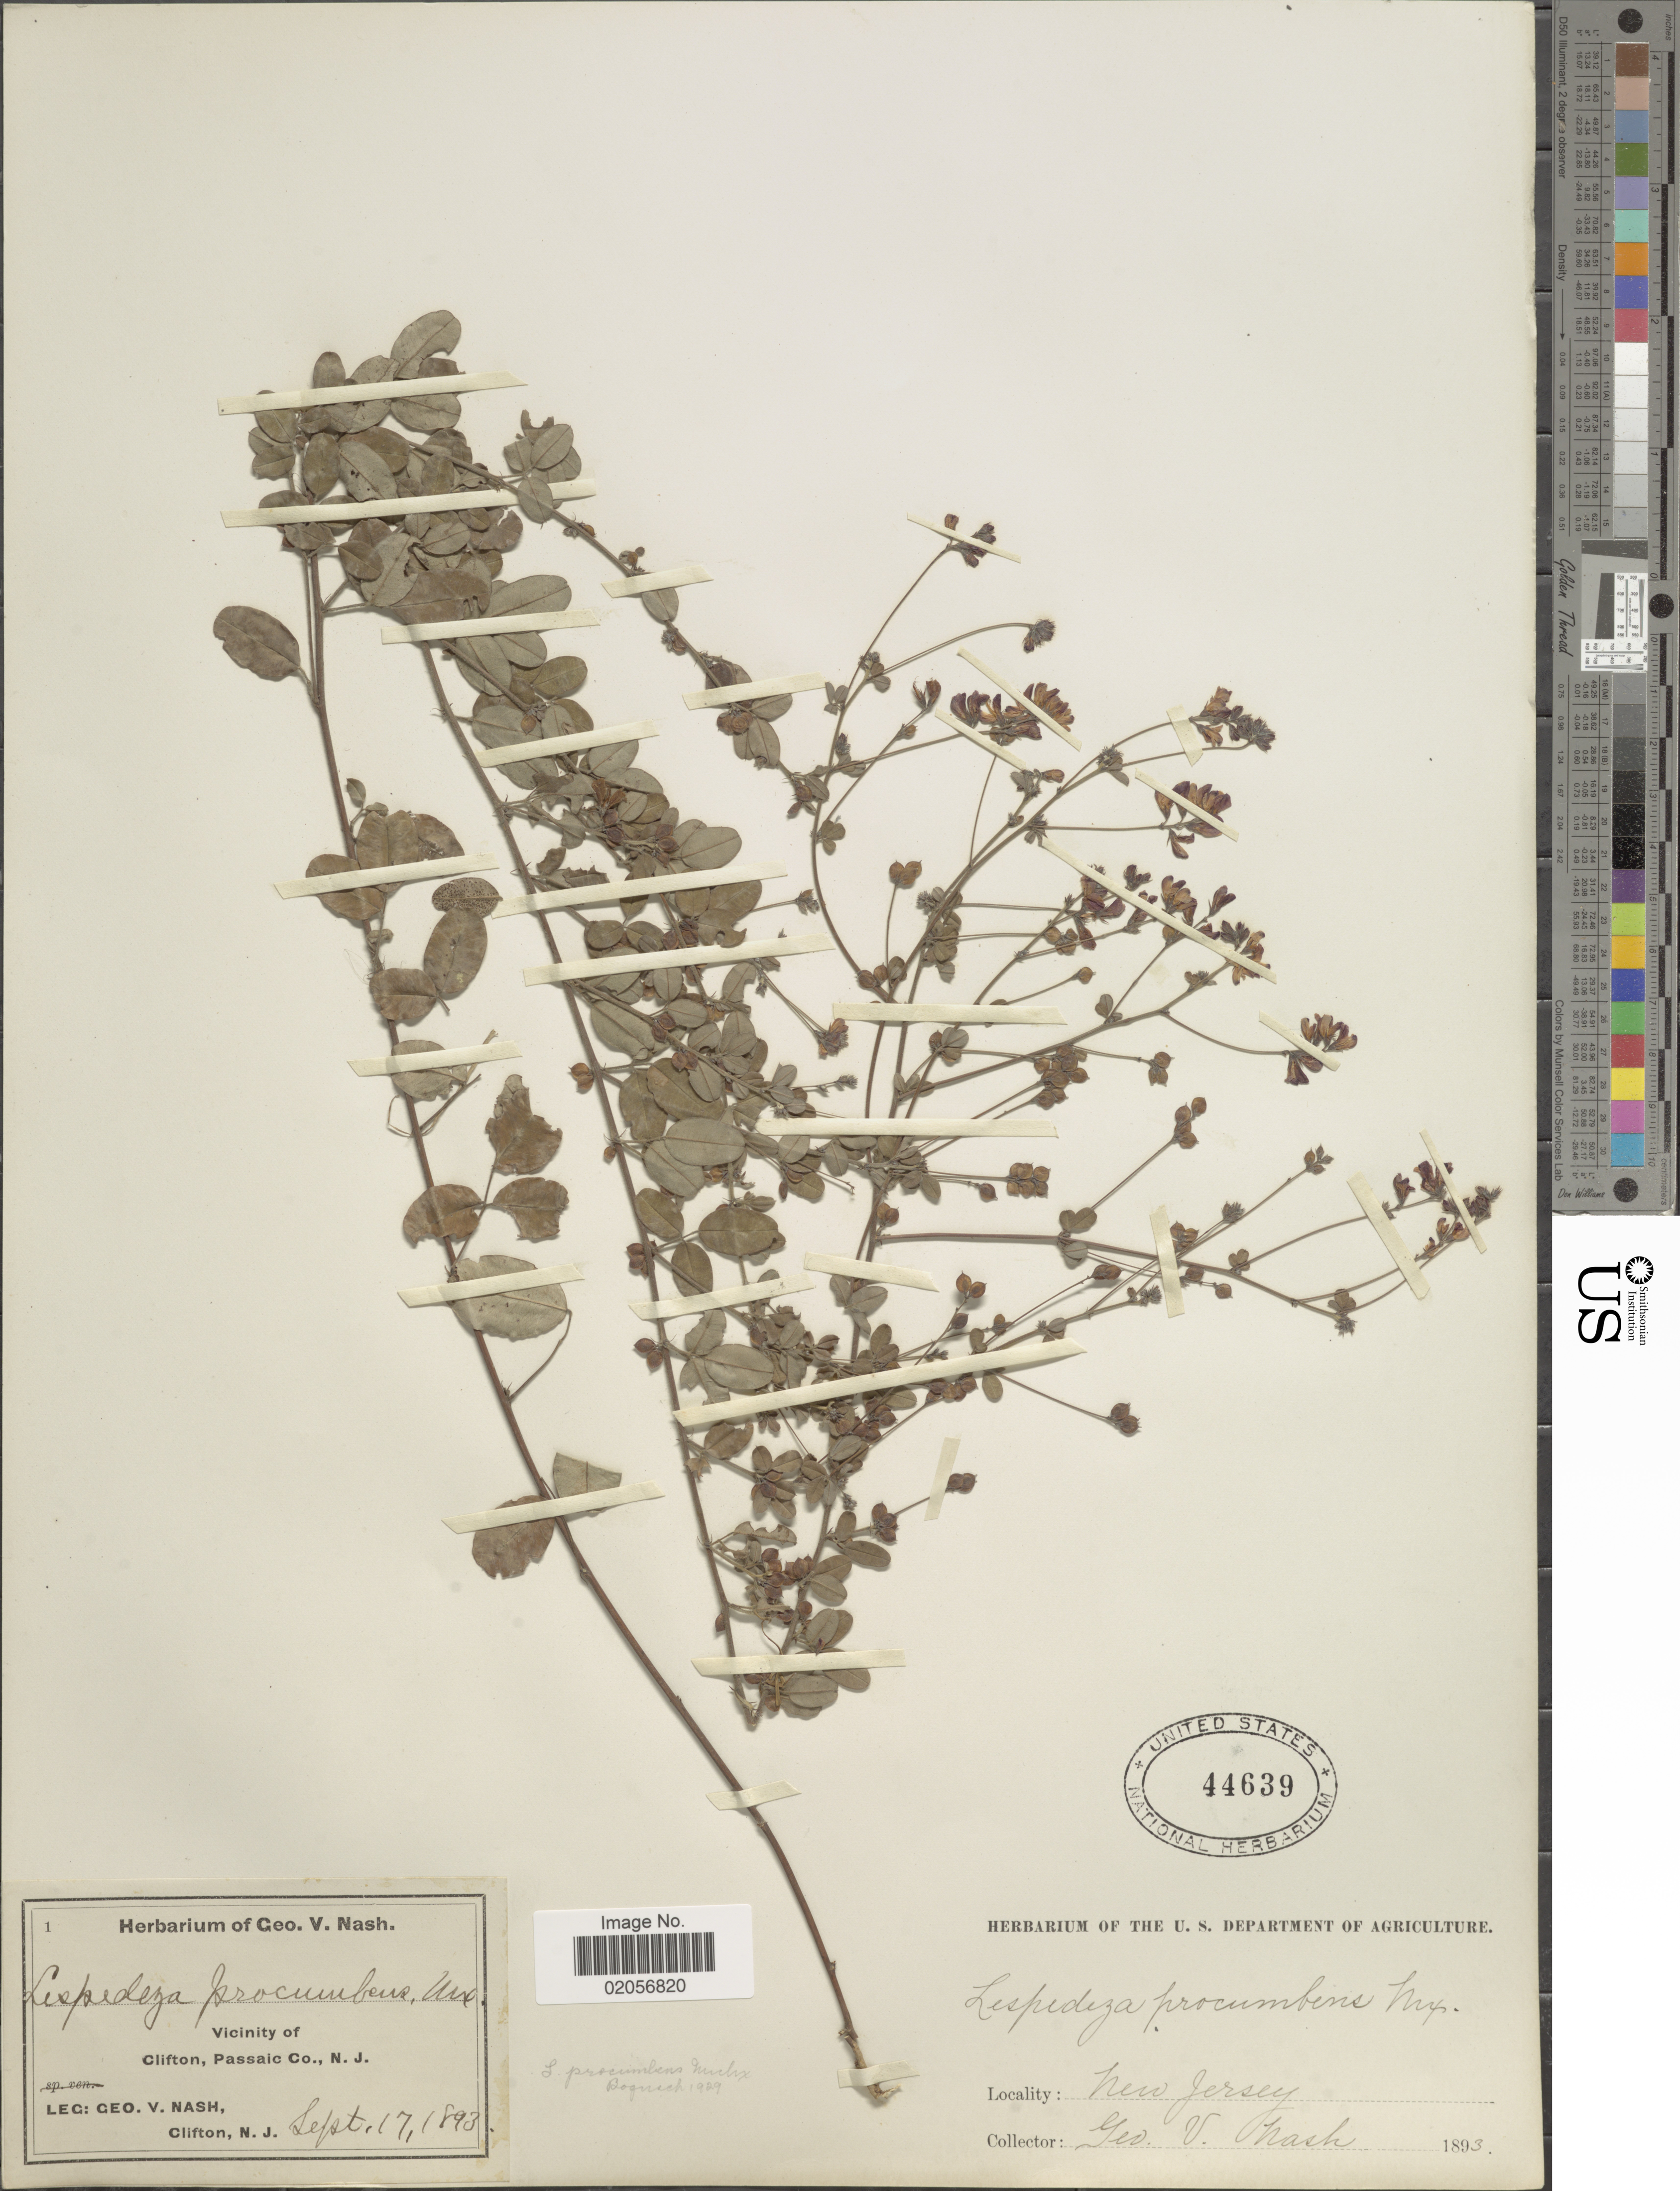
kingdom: Plantae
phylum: Tracheophyta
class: Magnoliopsida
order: Fabales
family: Fabaceae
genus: Lespedeza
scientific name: Lespedeza procumbens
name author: Michx.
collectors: G. V. Nash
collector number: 1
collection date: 1893-09-17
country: United States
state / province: New Jersey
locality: Vicinity of Clifton, Passaic Co., N. J.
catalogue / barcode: US 44639